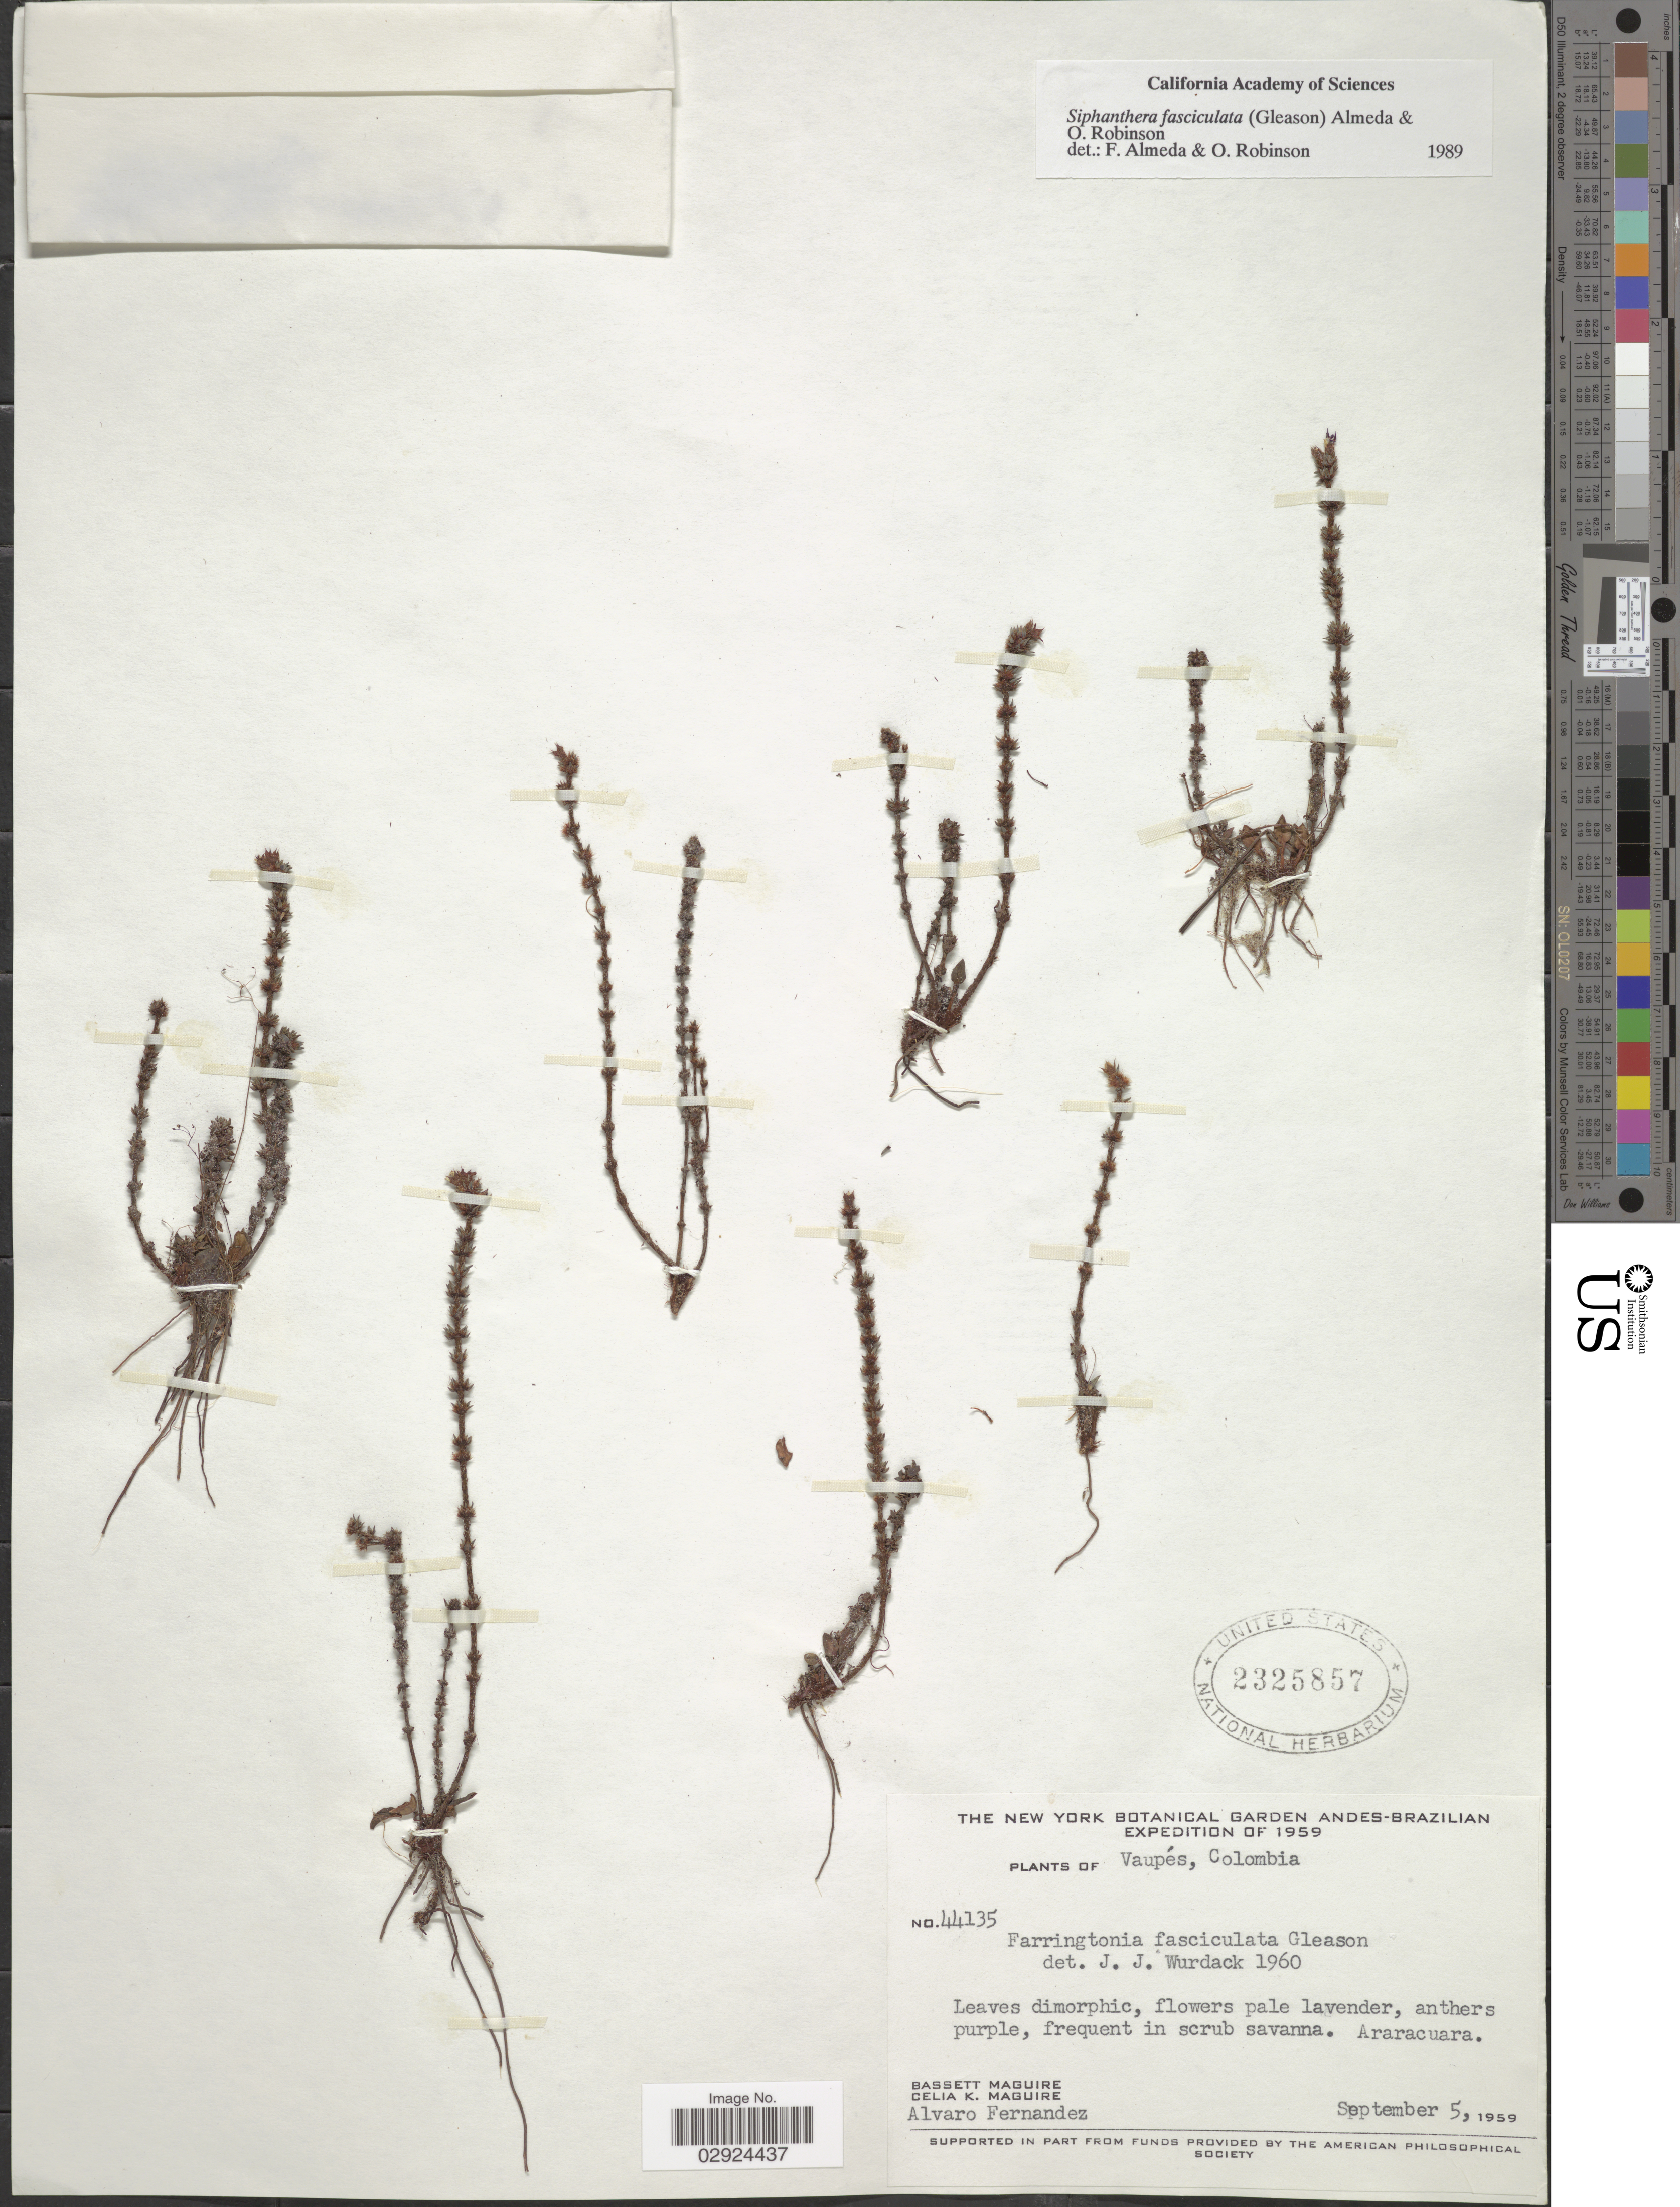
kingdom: Plantae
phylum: Tracheophyta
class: Magnoliopsida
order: Myrtales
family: Melastomataceae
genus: Siphanthera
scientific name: Siphanthera fasciculata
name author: (Gleason) Almeda & O.R. Rob.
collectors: B. Maguire, C. K. Maguire & A. Fernandez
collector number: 44135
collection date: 1959-09-05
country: Colombia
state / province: Vaupés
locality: Araracuara.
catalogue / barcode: US 2325857